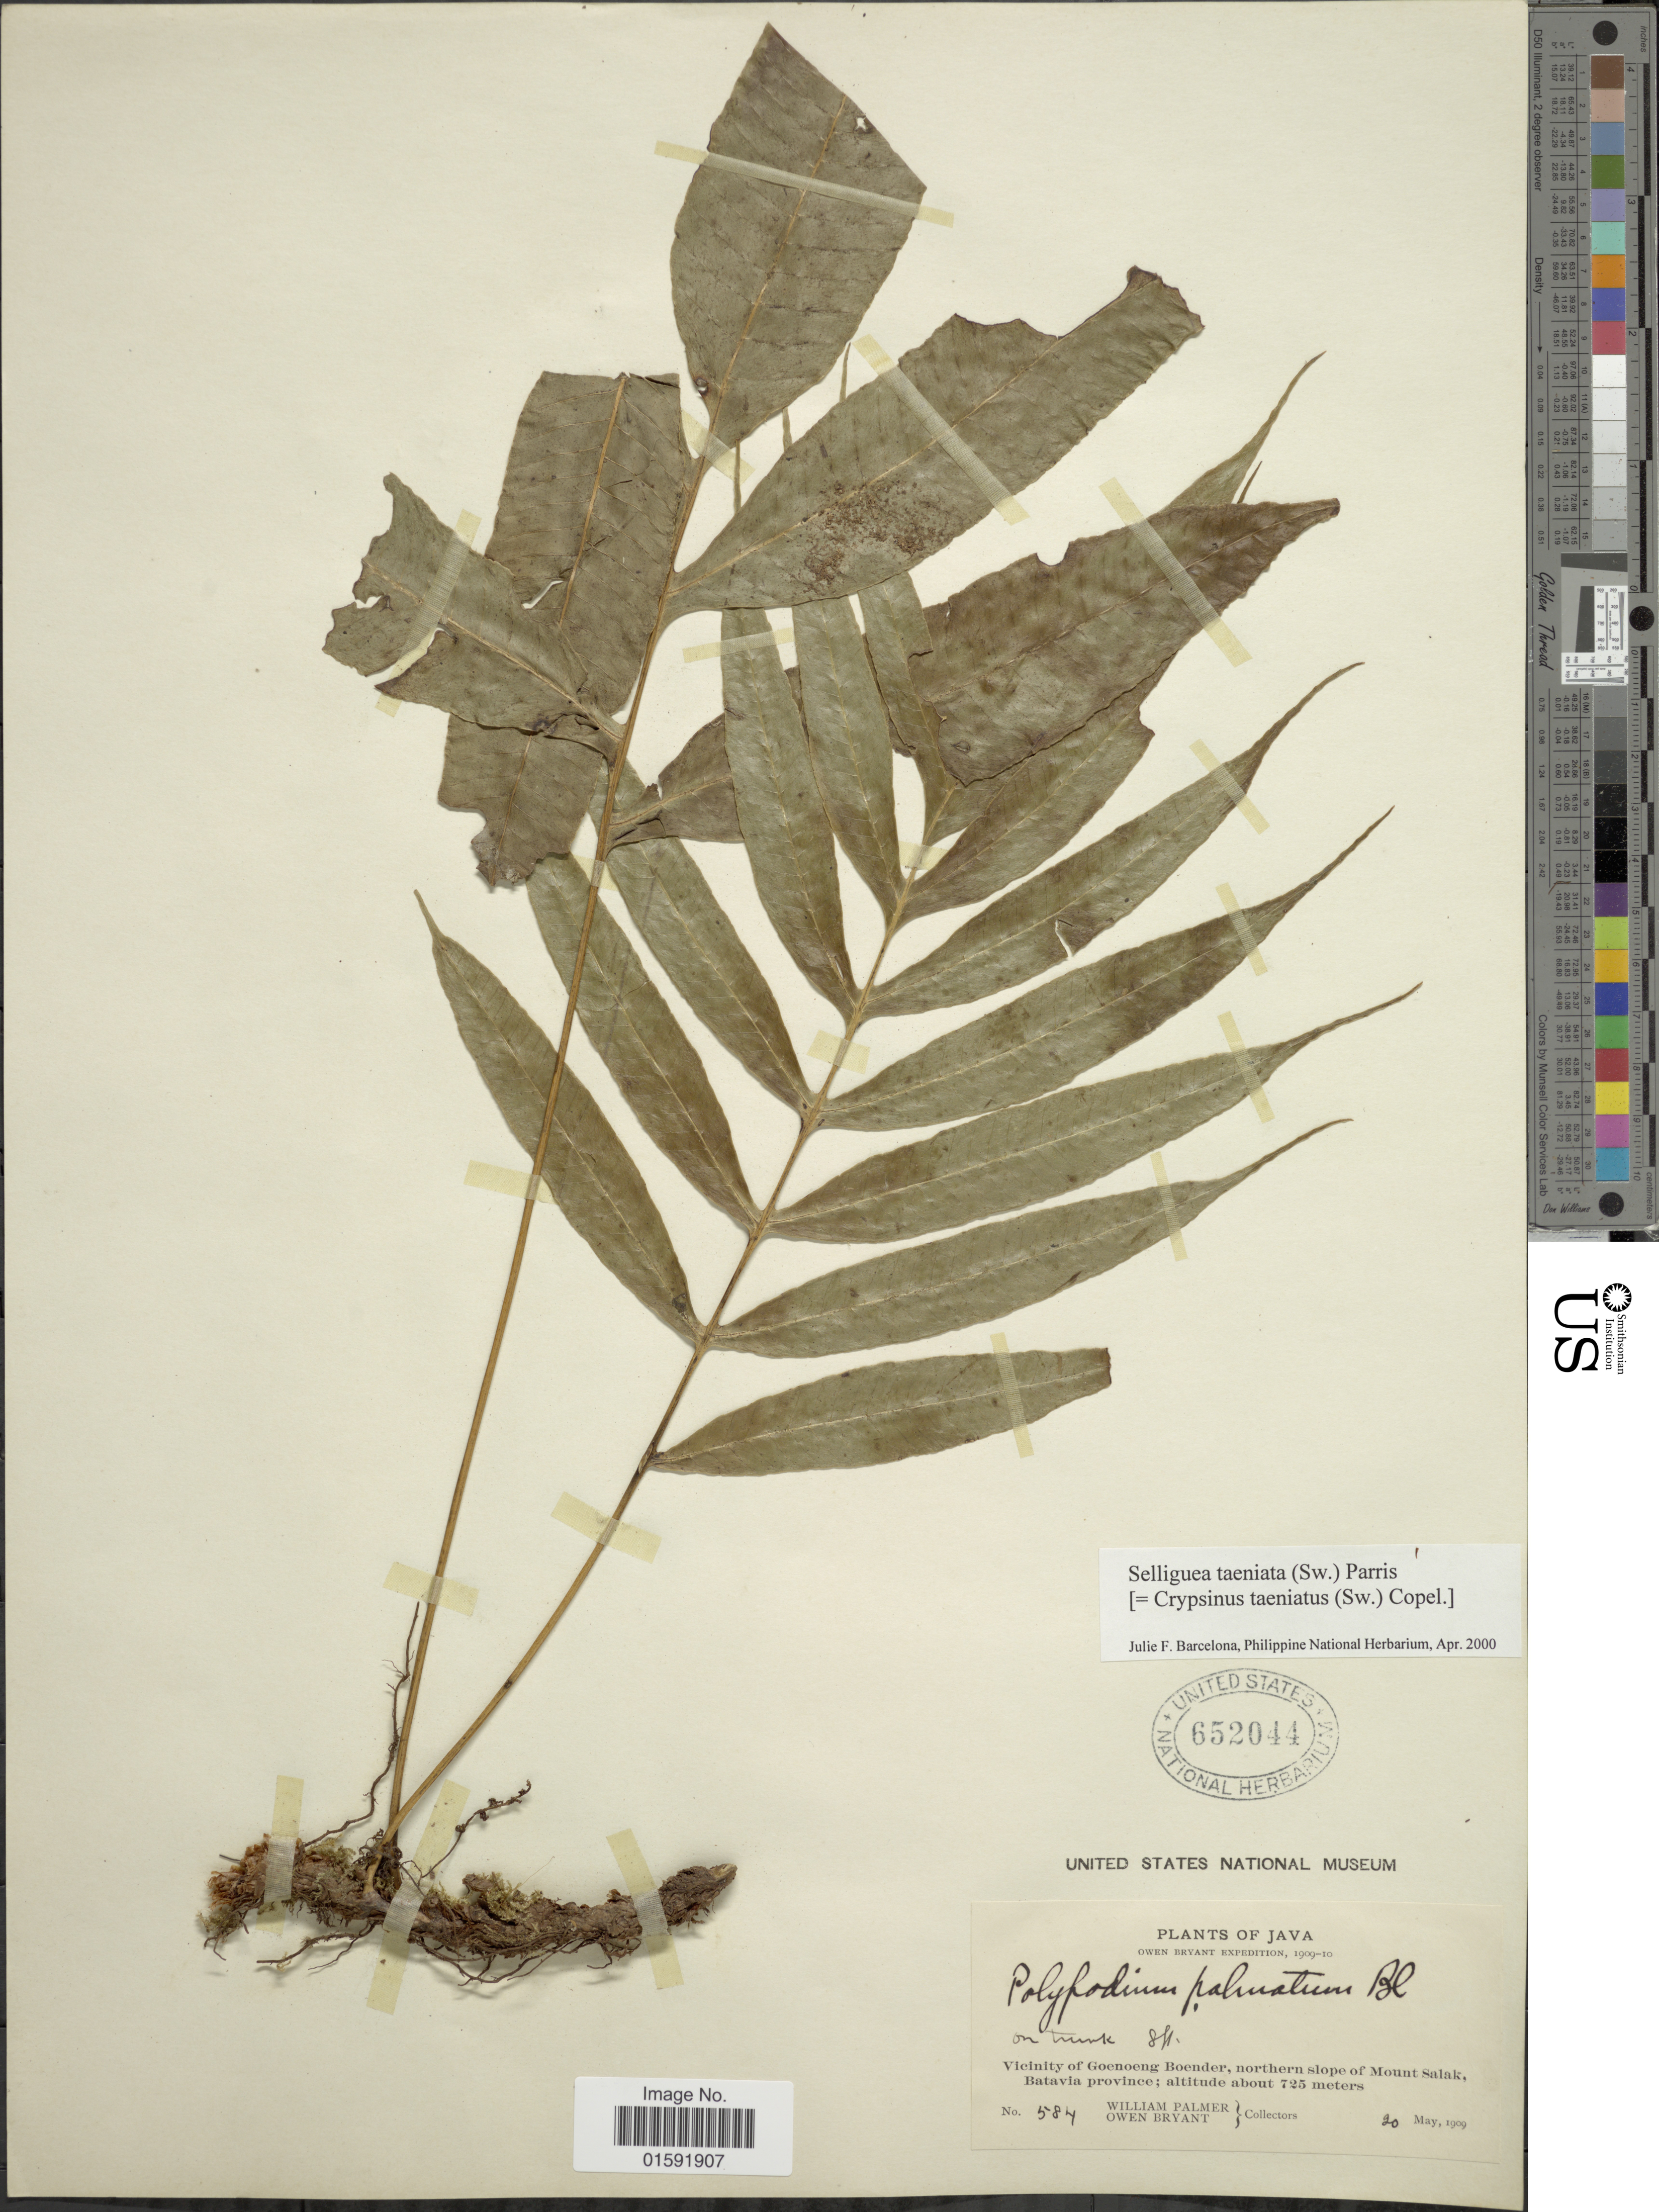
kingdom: Plantae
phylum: Tracheophyta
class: Polypodiopsida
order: Polypodiales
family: Polypodiaceae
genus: Selliguea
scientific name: Selliguea taeniata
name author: Parris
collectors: W. Palmer & O. Bryant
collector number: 584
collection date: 1909-05-20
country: Indonesia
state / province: Java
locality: Vicinity of Goenoeng Boender, northern slope of Mount Salak, Batavia Province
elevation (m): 725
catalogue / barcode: US 652044